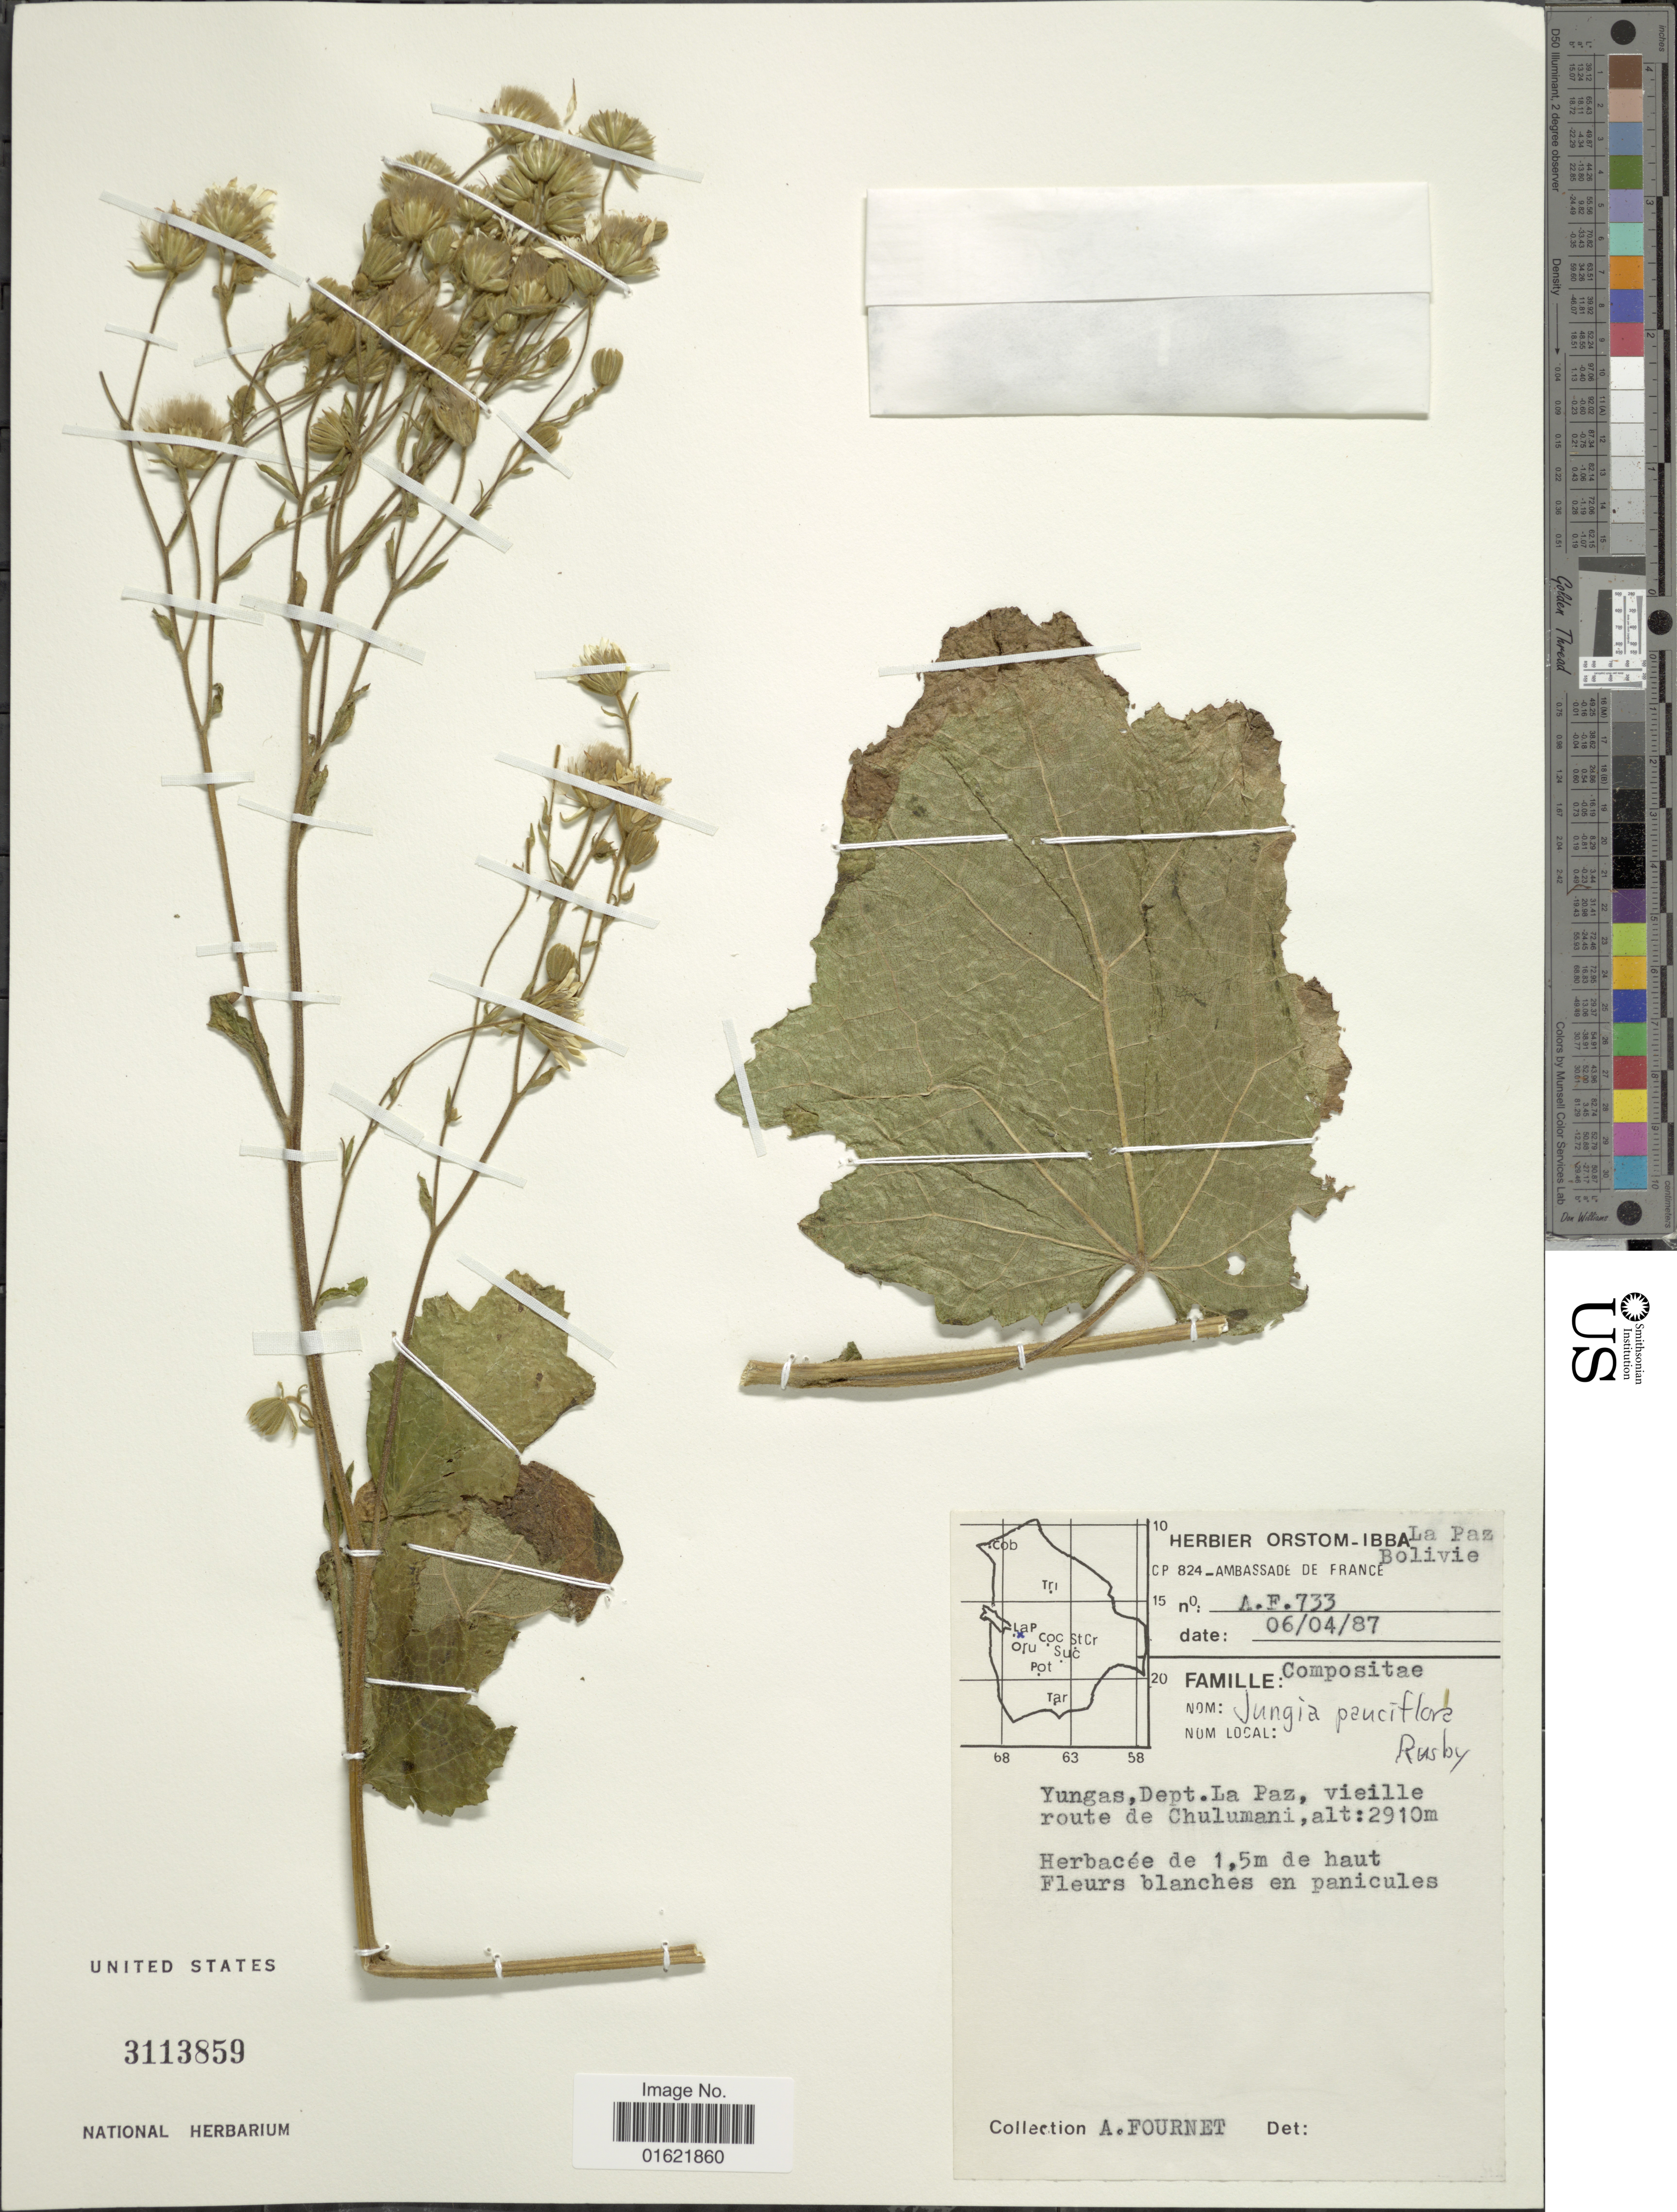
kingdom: Plantae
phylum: Tracheophyta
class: Magnoliopsida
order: Asterales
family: Asteraceae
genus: Jungia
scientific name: Jungia pauciflora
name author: Rusby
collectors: A. Fournet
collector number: AF 733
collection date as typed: Transcribed d/m/y: 6/4/87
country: Bolivia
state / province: La Paz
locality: Yungas, Dept. La Paz, vieille route de Chulumani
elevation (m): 2910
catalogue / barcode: US 3113859